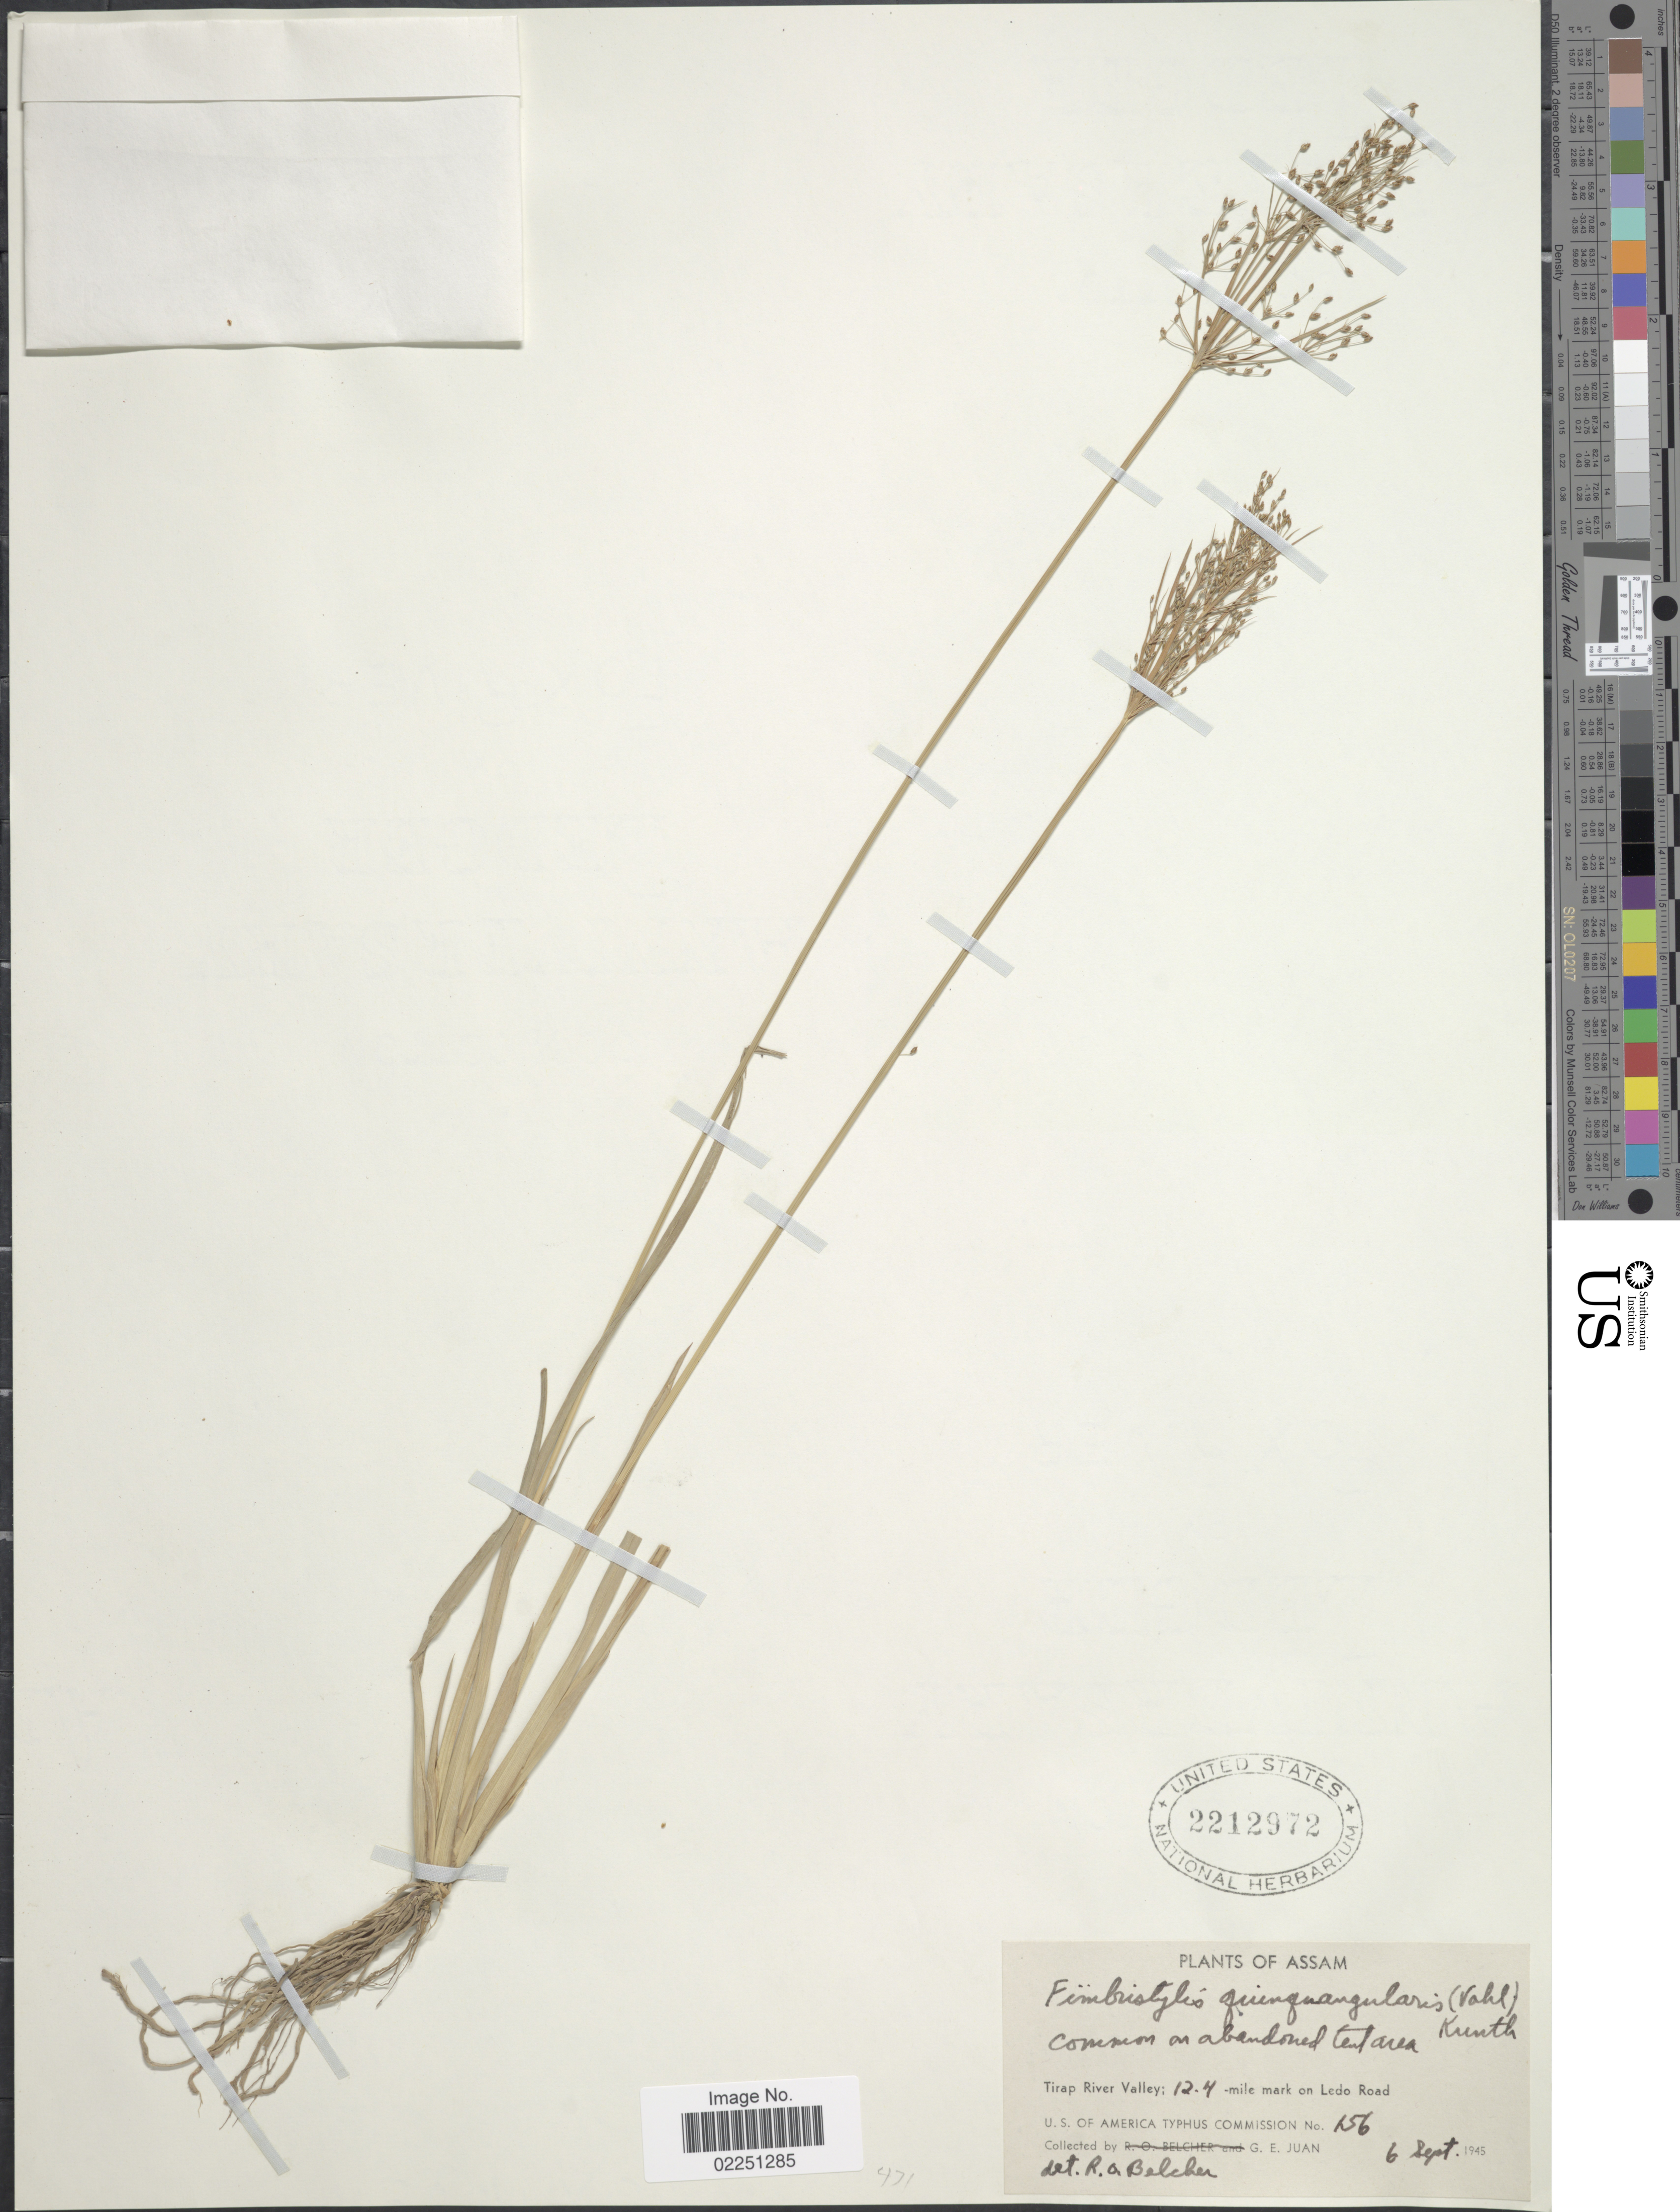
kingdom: Plantae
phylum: Tracheophyta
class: Liliopsida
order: Poales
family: Cyperaceae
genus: Fimbristylis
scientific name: Fimbristylis quinquangularis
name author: (Vahl) Kunth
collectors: G. Juan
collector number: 156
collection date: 1945-09-06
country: India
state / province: Assam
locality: Tirap River Valley: 12.4 mile mark on Ledo Road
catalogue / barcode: US 2212972